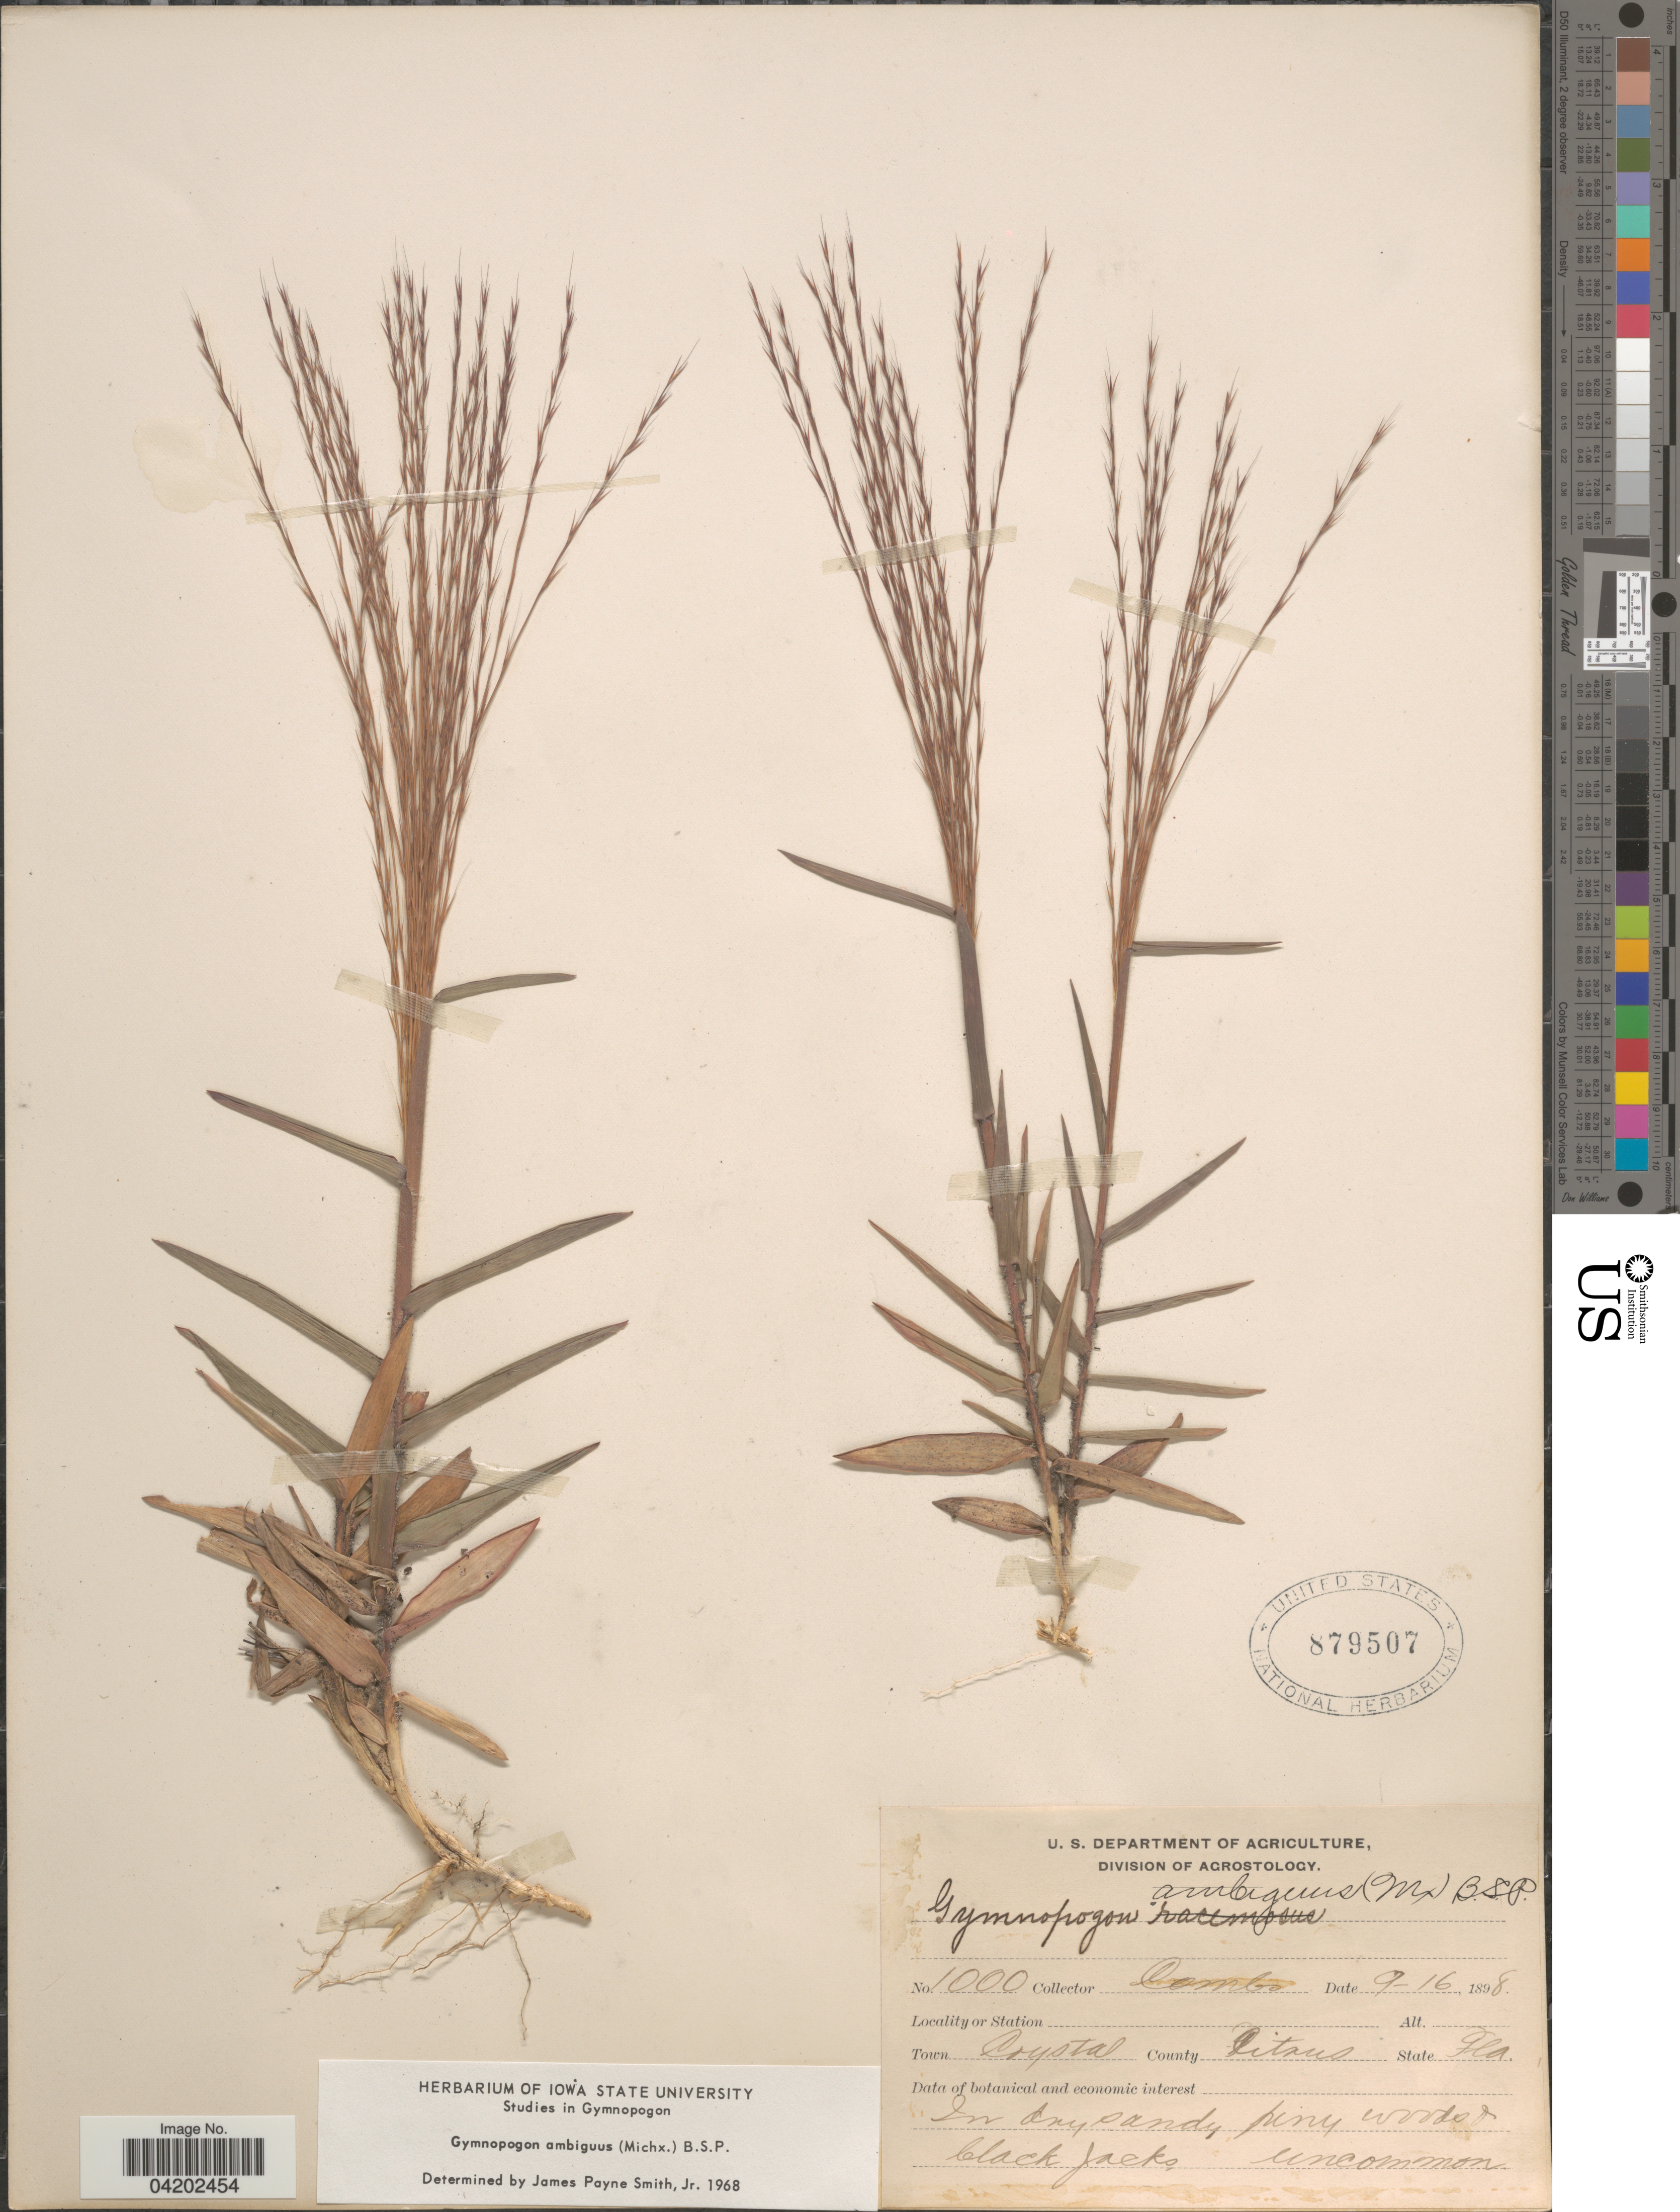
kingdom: Plantae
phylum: Tracheophyta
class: Liliopsida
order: Poales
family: Poaceae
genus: Gymnopogon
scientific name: Gymnopogon ambiguus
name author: (Michx.) Britton, Stearns & Poggenb.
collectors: -. Combs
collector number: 1000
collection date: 1898-09-16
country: United States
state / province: Florida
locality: Town Crystal. County Citrus.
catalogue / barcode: US 879507